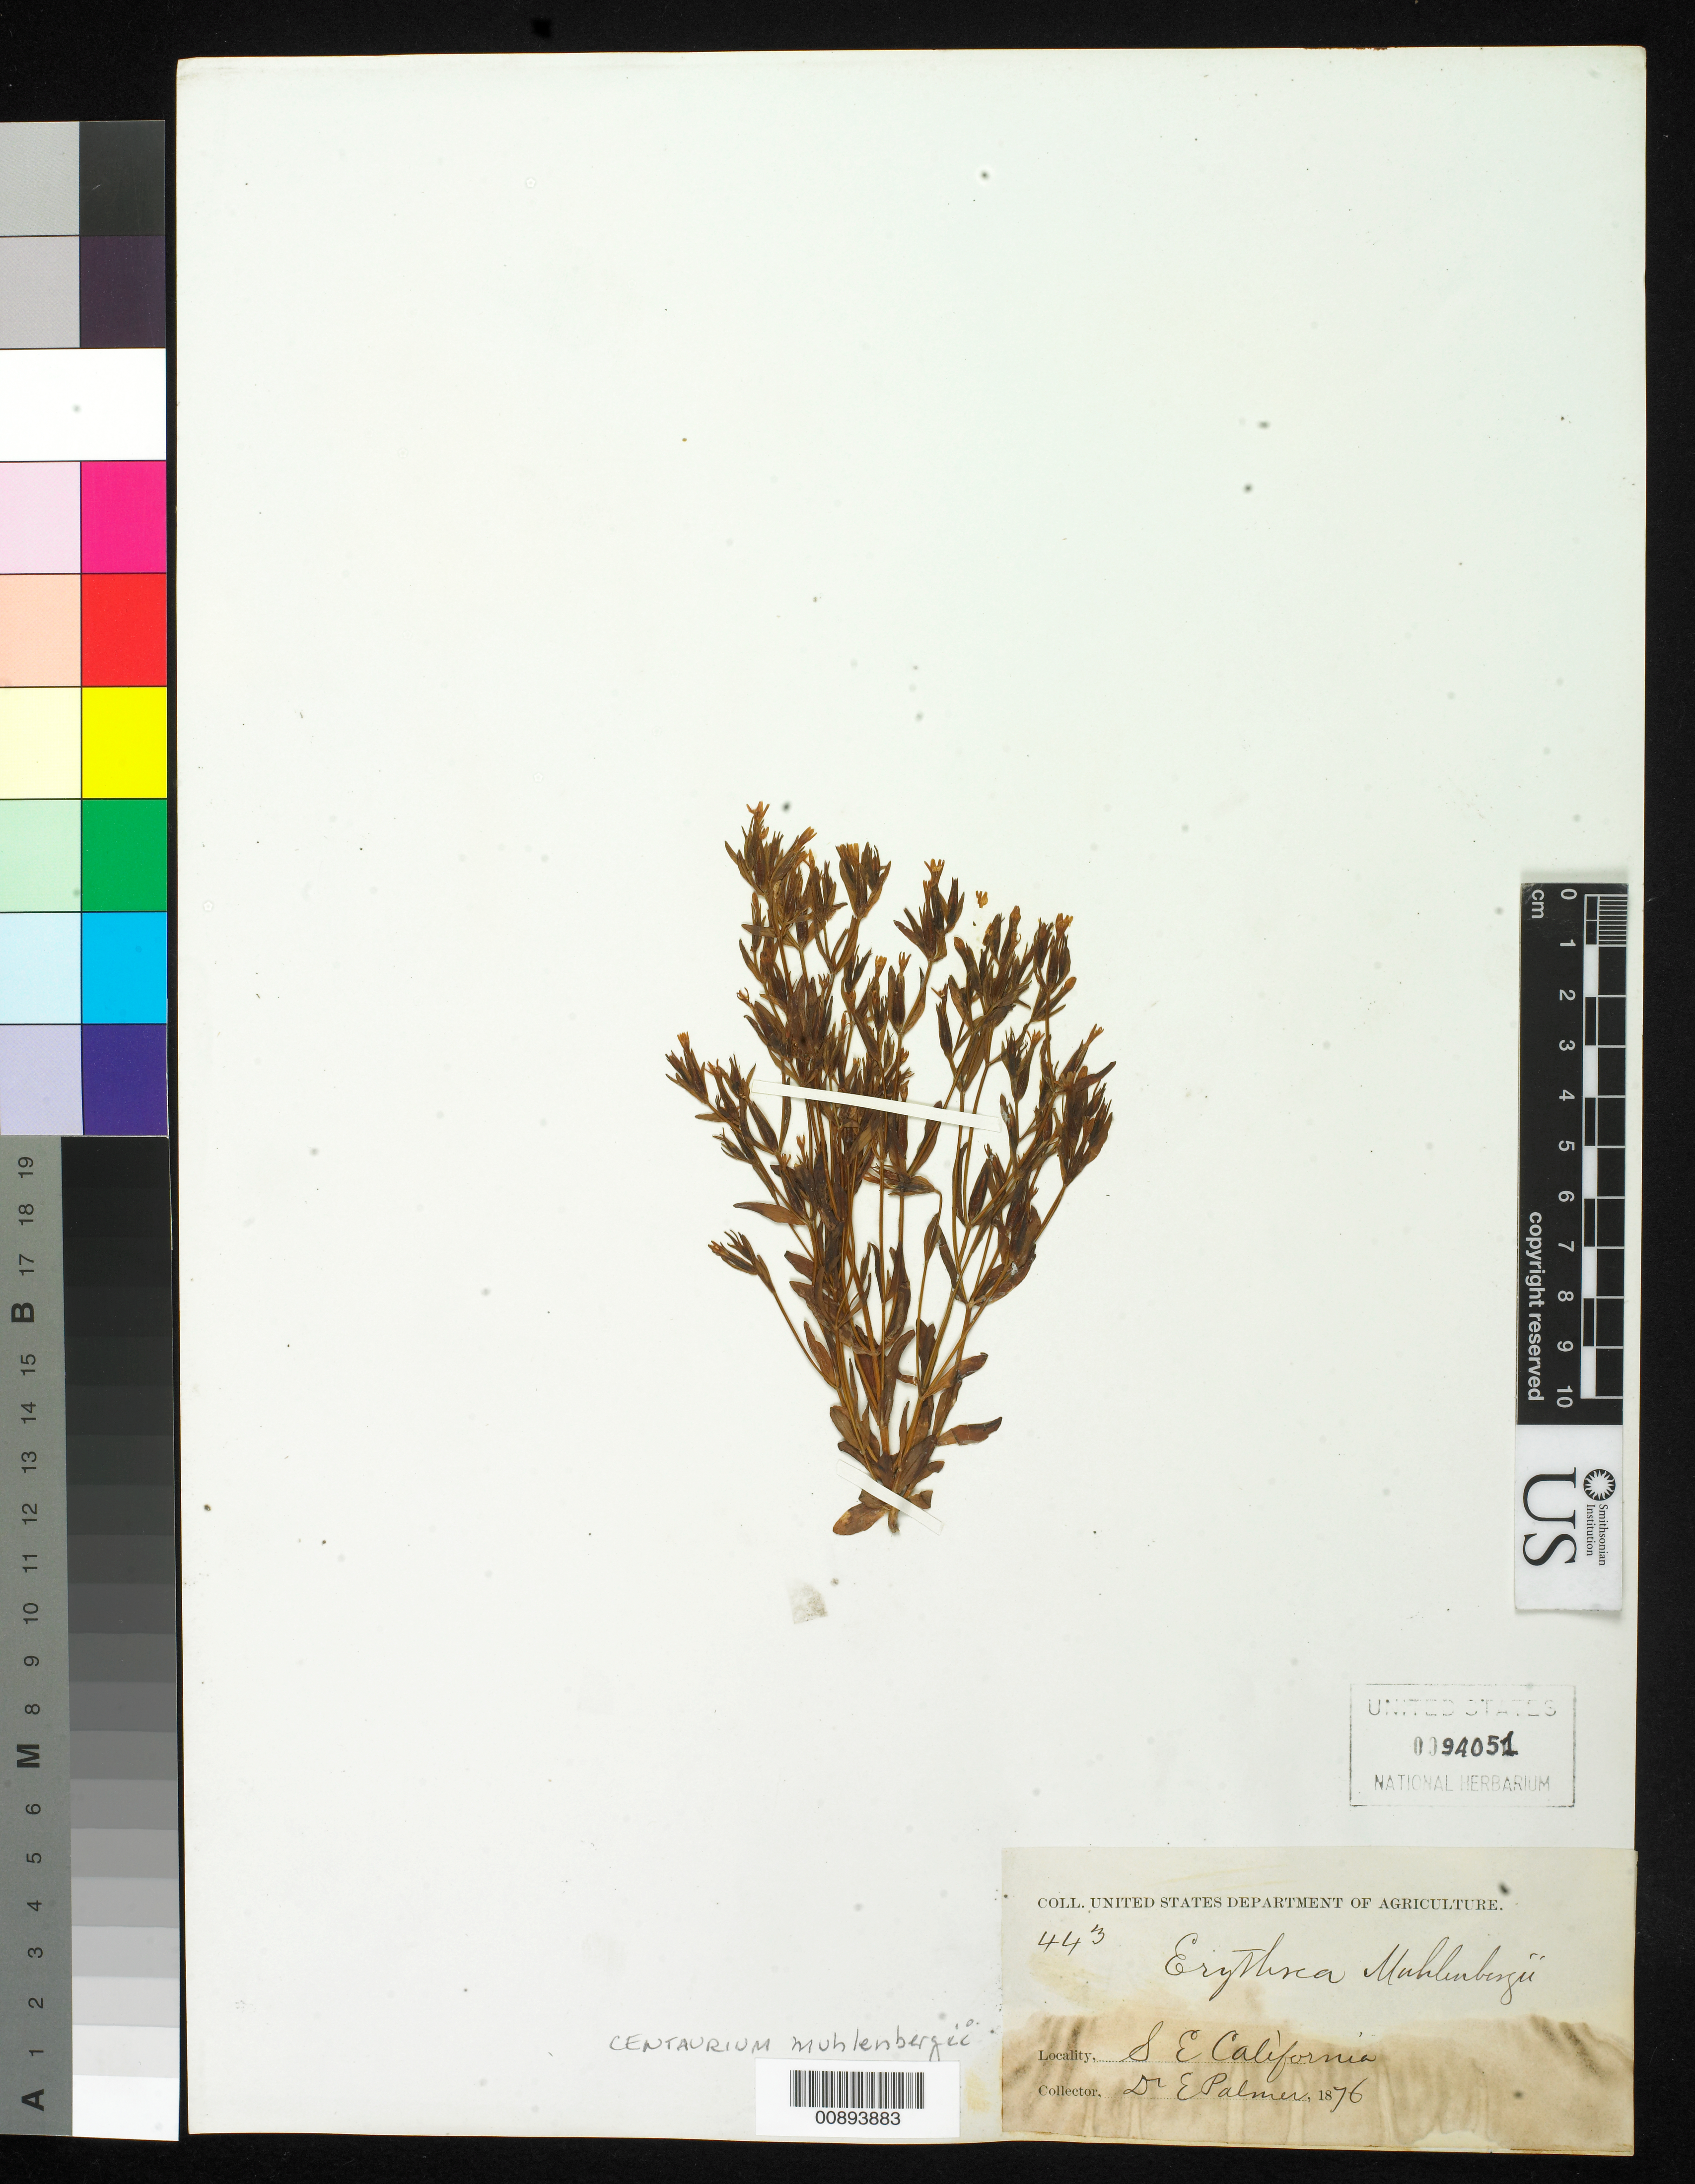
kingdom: Plantae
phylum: Tracheophyta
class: Magnoliopsida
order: Gentianales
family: Gentianaceae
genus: Centaurium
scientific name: Centaurium muehlenbergii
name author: (Griseb.) W. Wight ex Piper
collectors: E. Palmer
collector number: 443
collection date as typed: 1876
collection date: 1876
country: United States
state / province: California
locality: SE California.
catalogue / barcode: US 94051